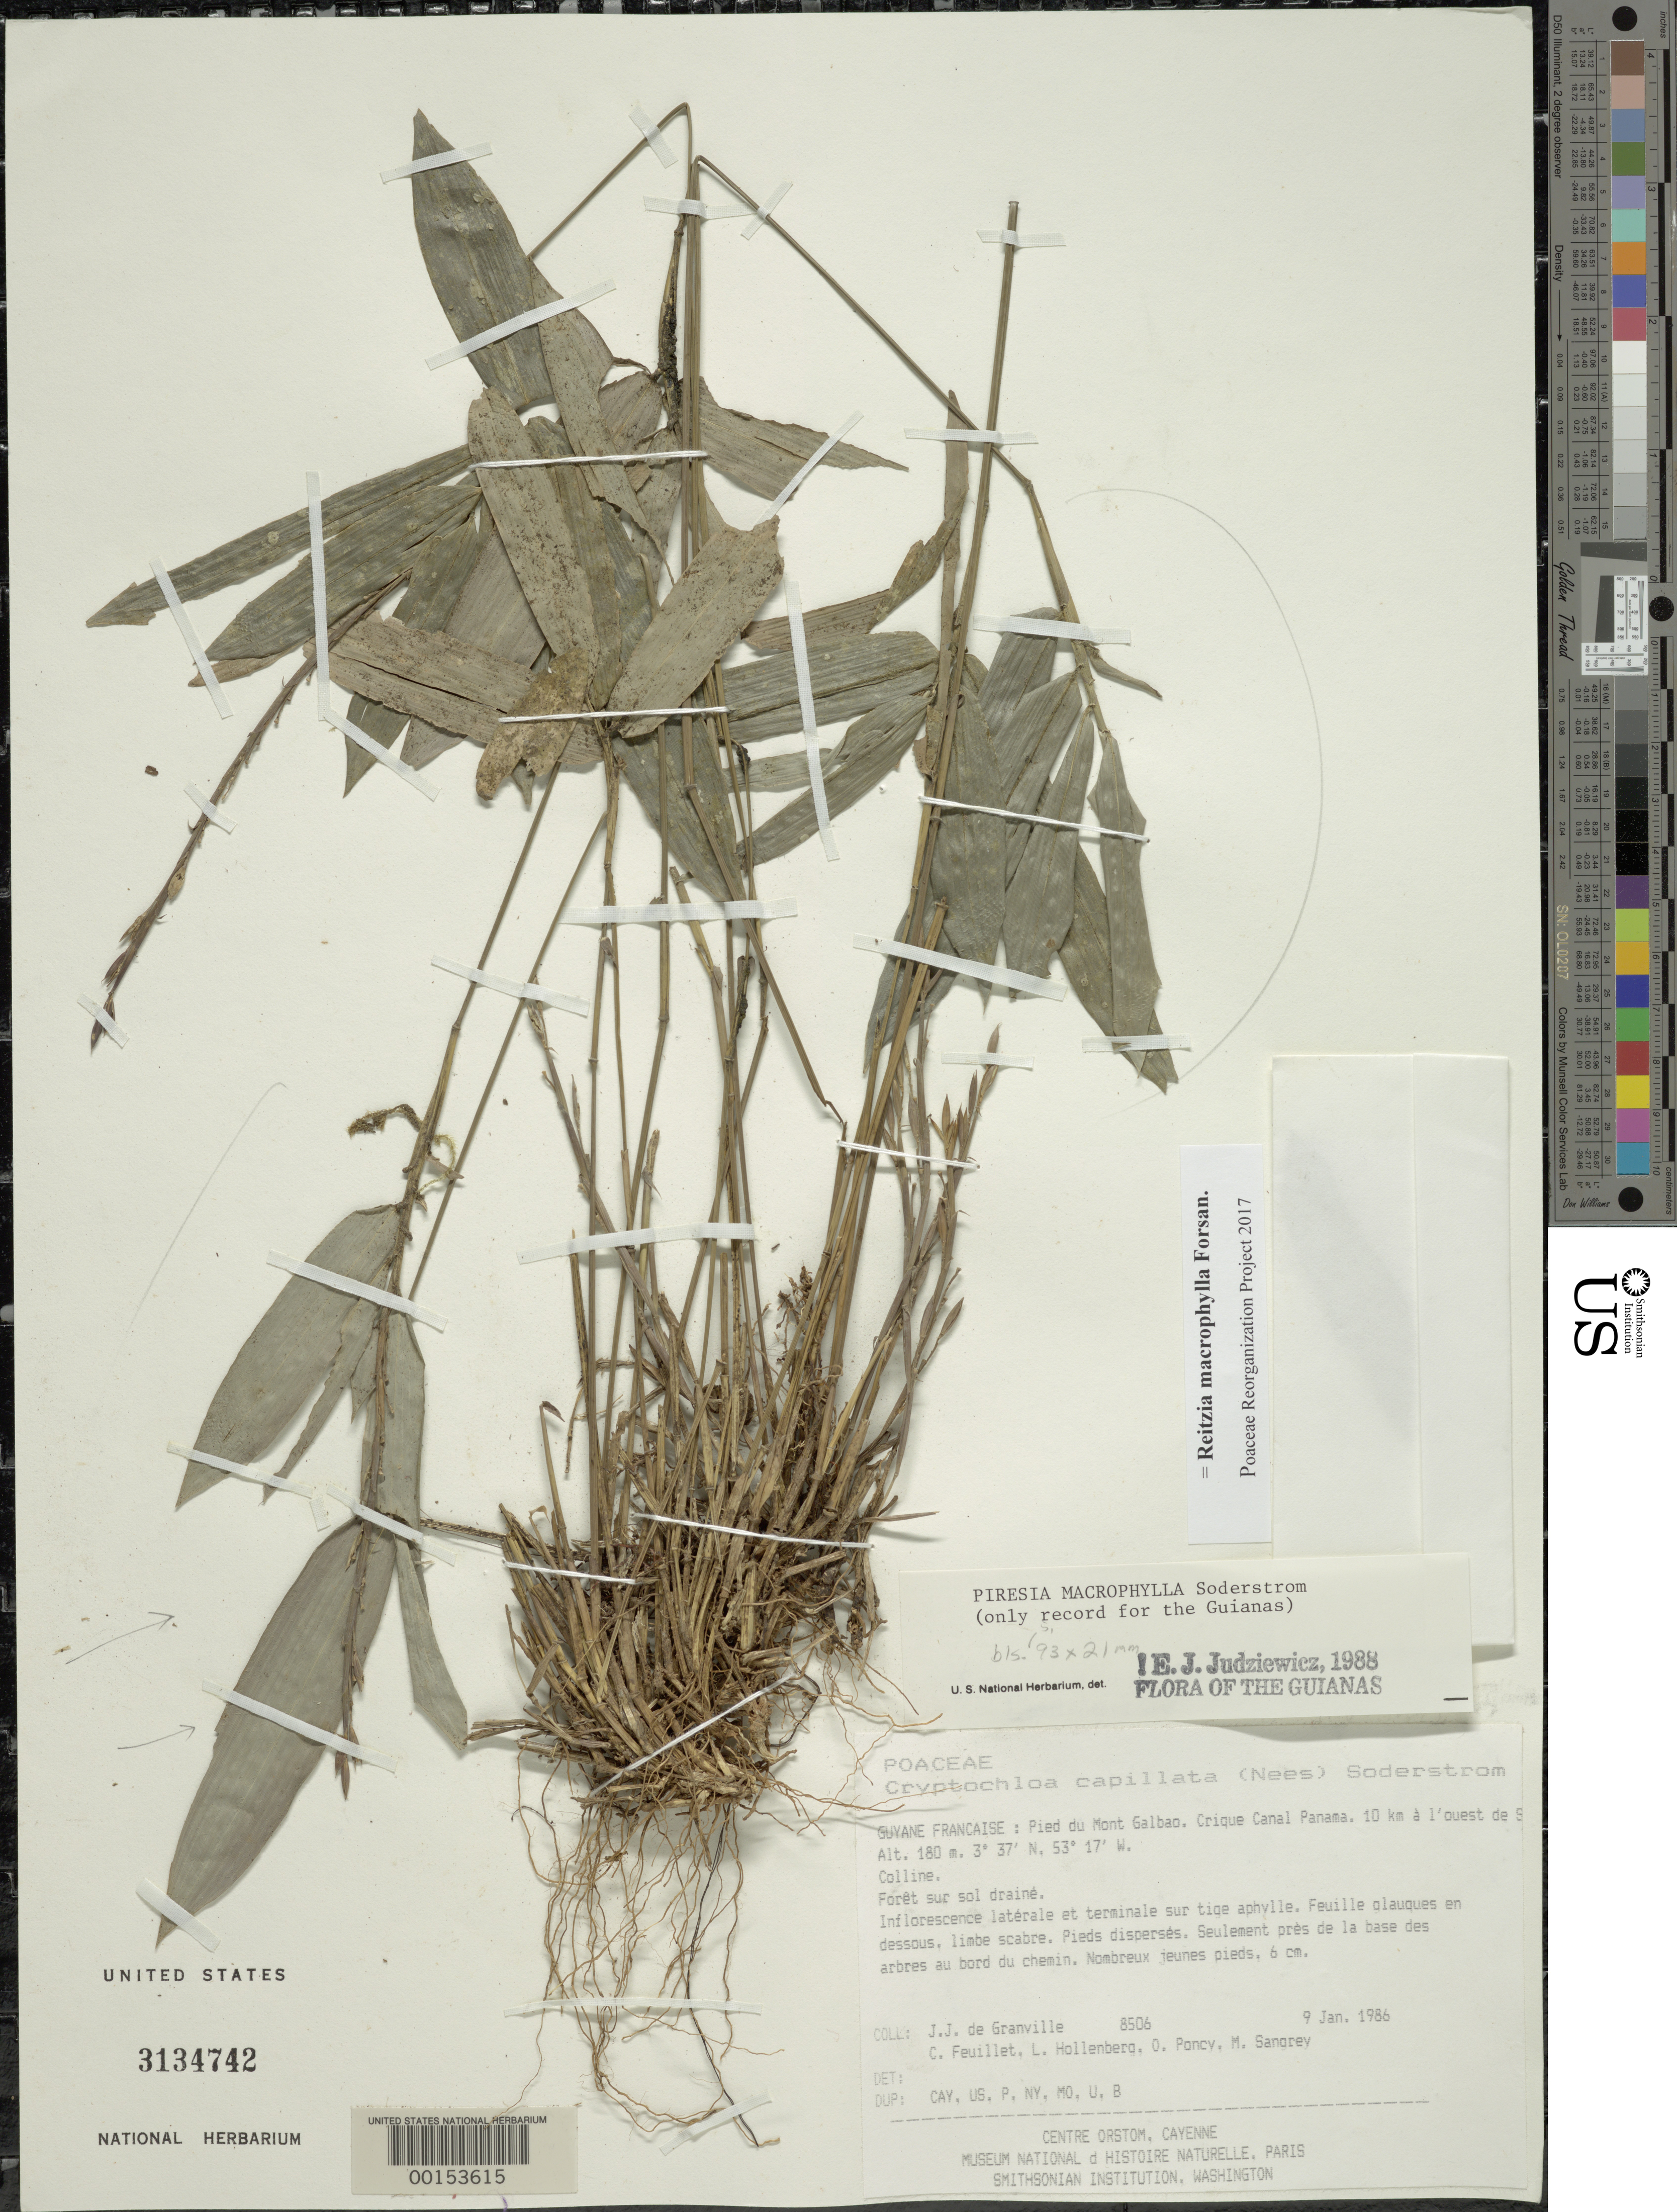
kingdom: Plantae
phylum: Tracheophyta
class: Liliopsida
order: Poales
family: Poaceae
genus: Reitzia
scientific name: Reitzia macrophylla ined. 2019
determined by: Poaceae Reorganization Project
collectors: J.-J. de Granville, C. Feuillet, L. Hollenberg, O. Poncy & M. S. Sangrey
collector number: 8506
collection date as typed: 09 Jan 1986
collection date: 1986-01-09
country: French Guiana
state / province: Cayenne / Saint-Laurent-du-Maroni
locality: Pied du mont galboa, crique canal panama. [in former inini arrondissement.]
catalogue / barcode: US 3134742